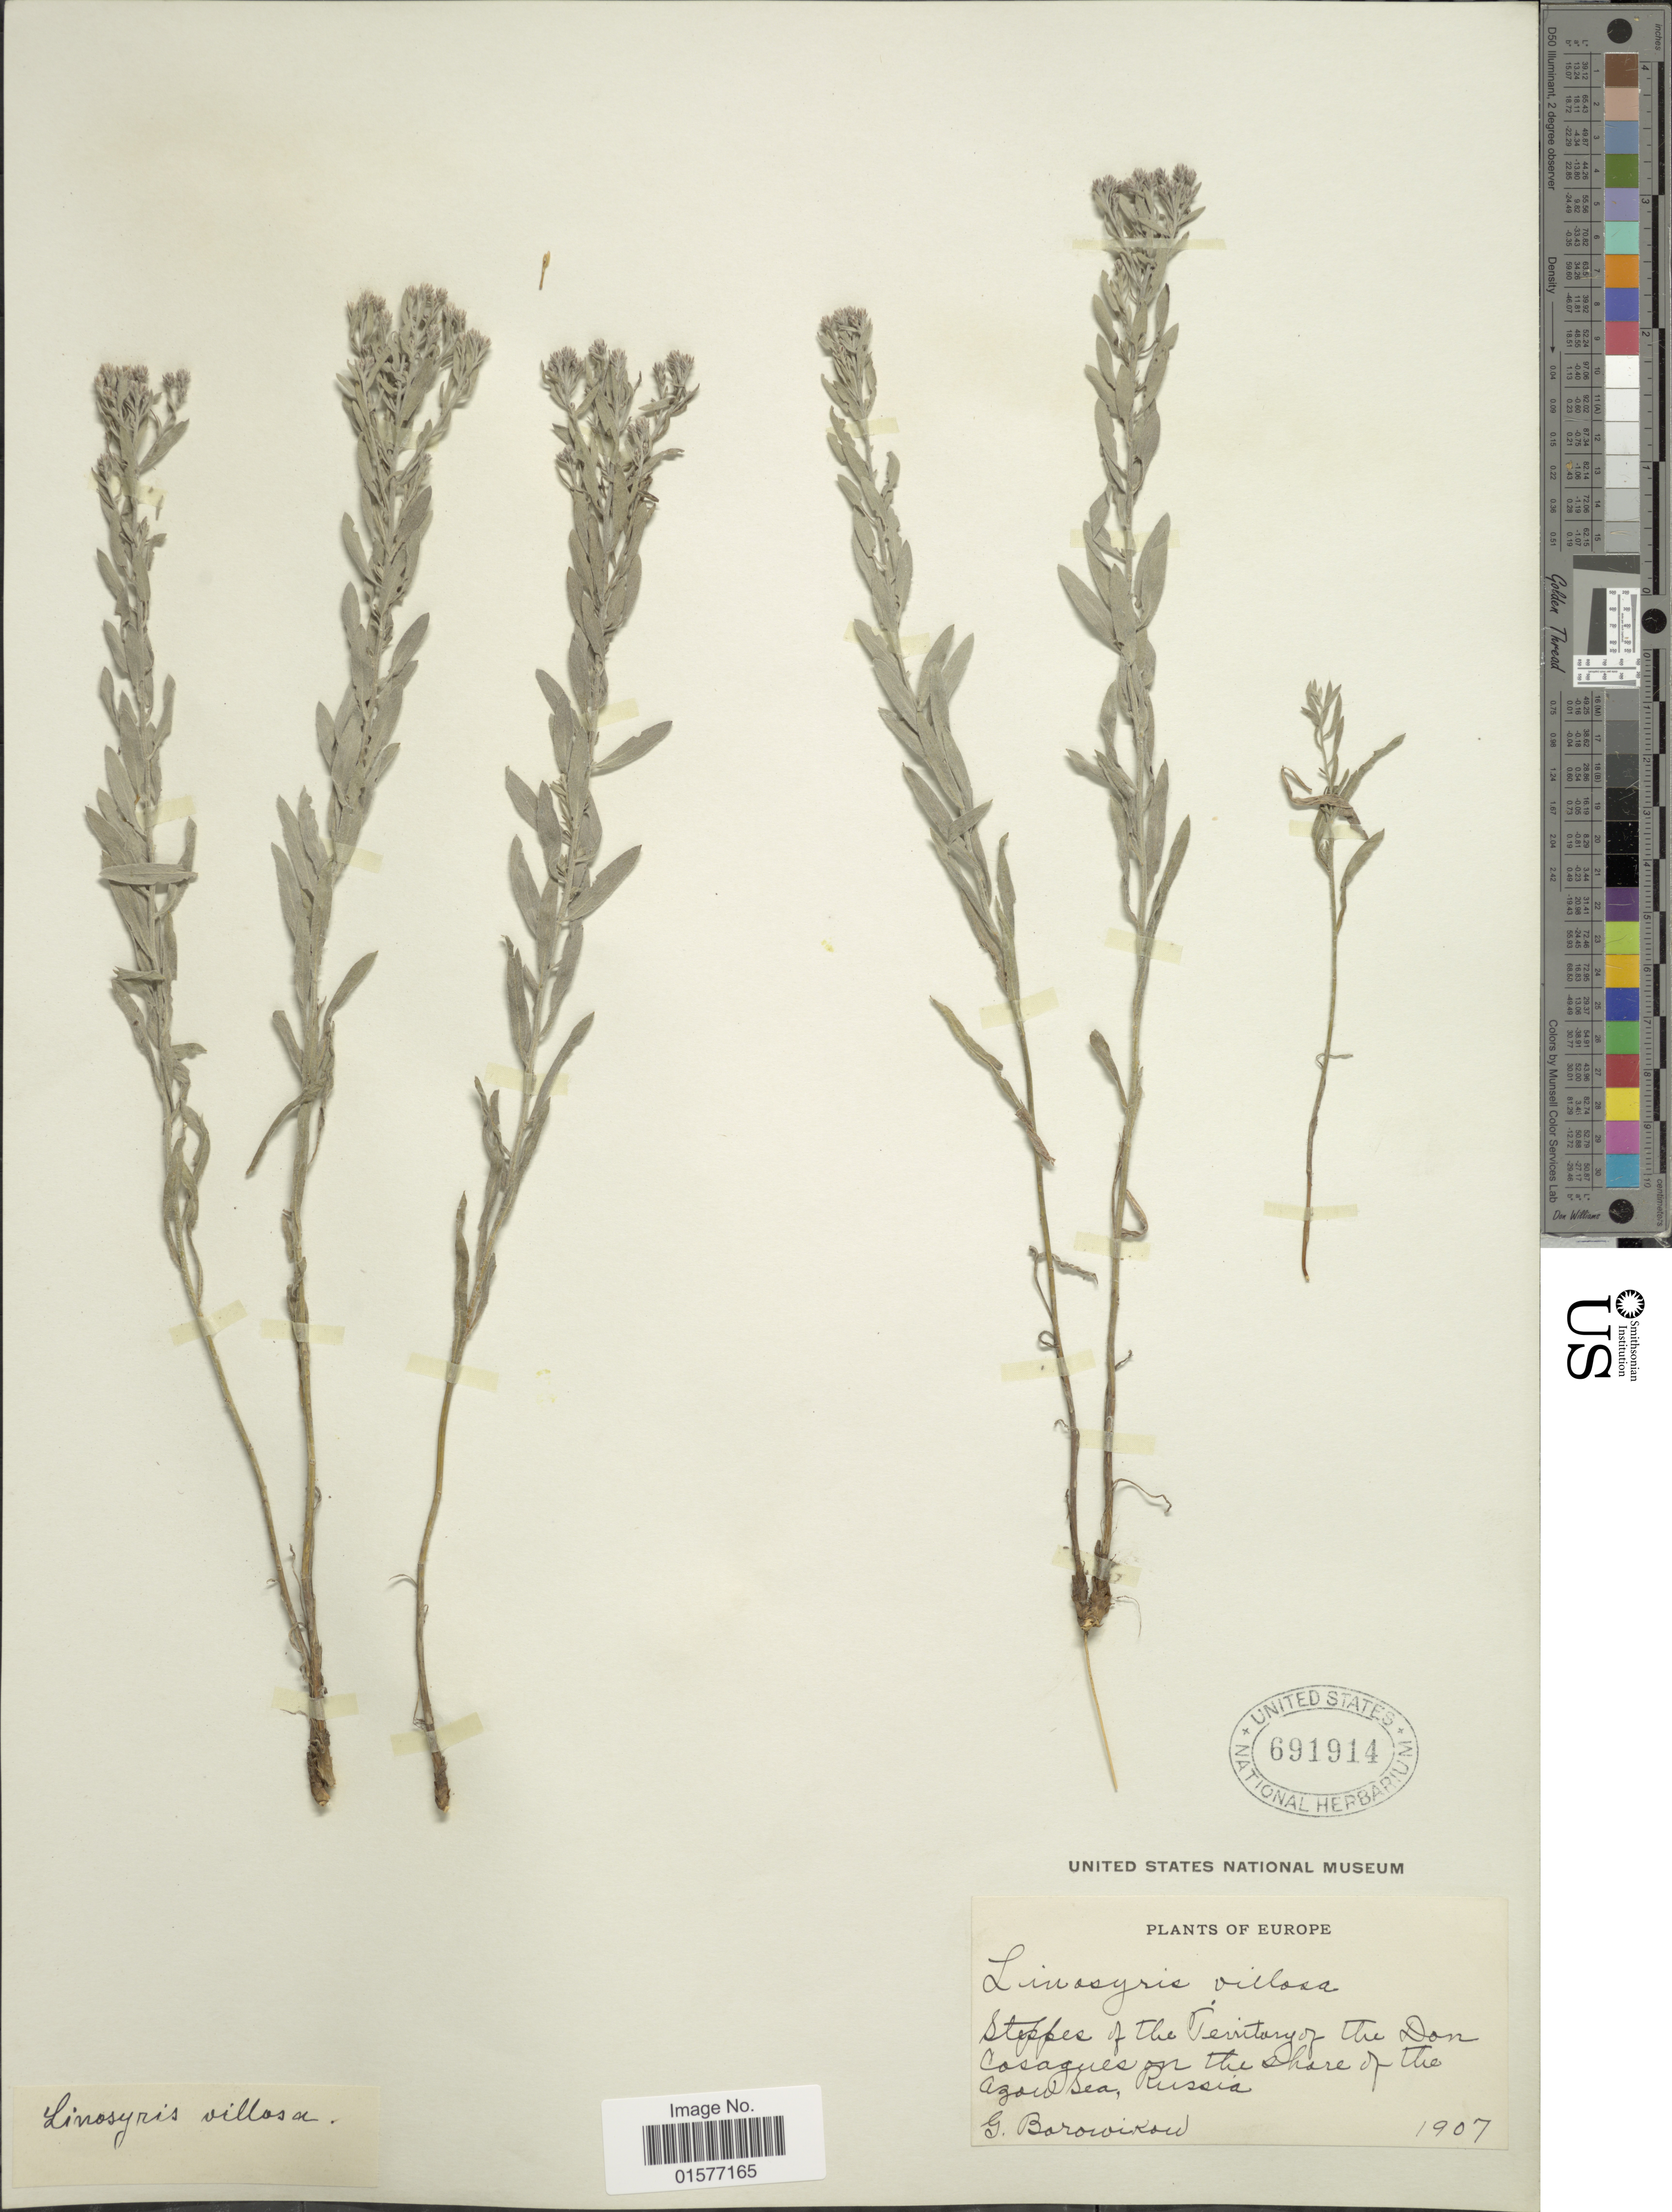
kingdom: Plantae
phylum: Tracheophyta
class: Magnoliopsida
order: Asterales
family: Asteraceae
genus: Linosyris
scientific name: Linosyris villosa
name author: (L.) DC.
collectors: G. Barowikow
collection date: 1907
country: Russian Federation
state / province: Rostov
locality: Steppes of the Tevitary of the Don Casagues on the shore of the Azov Sea, Russia.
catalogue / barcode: US 691914